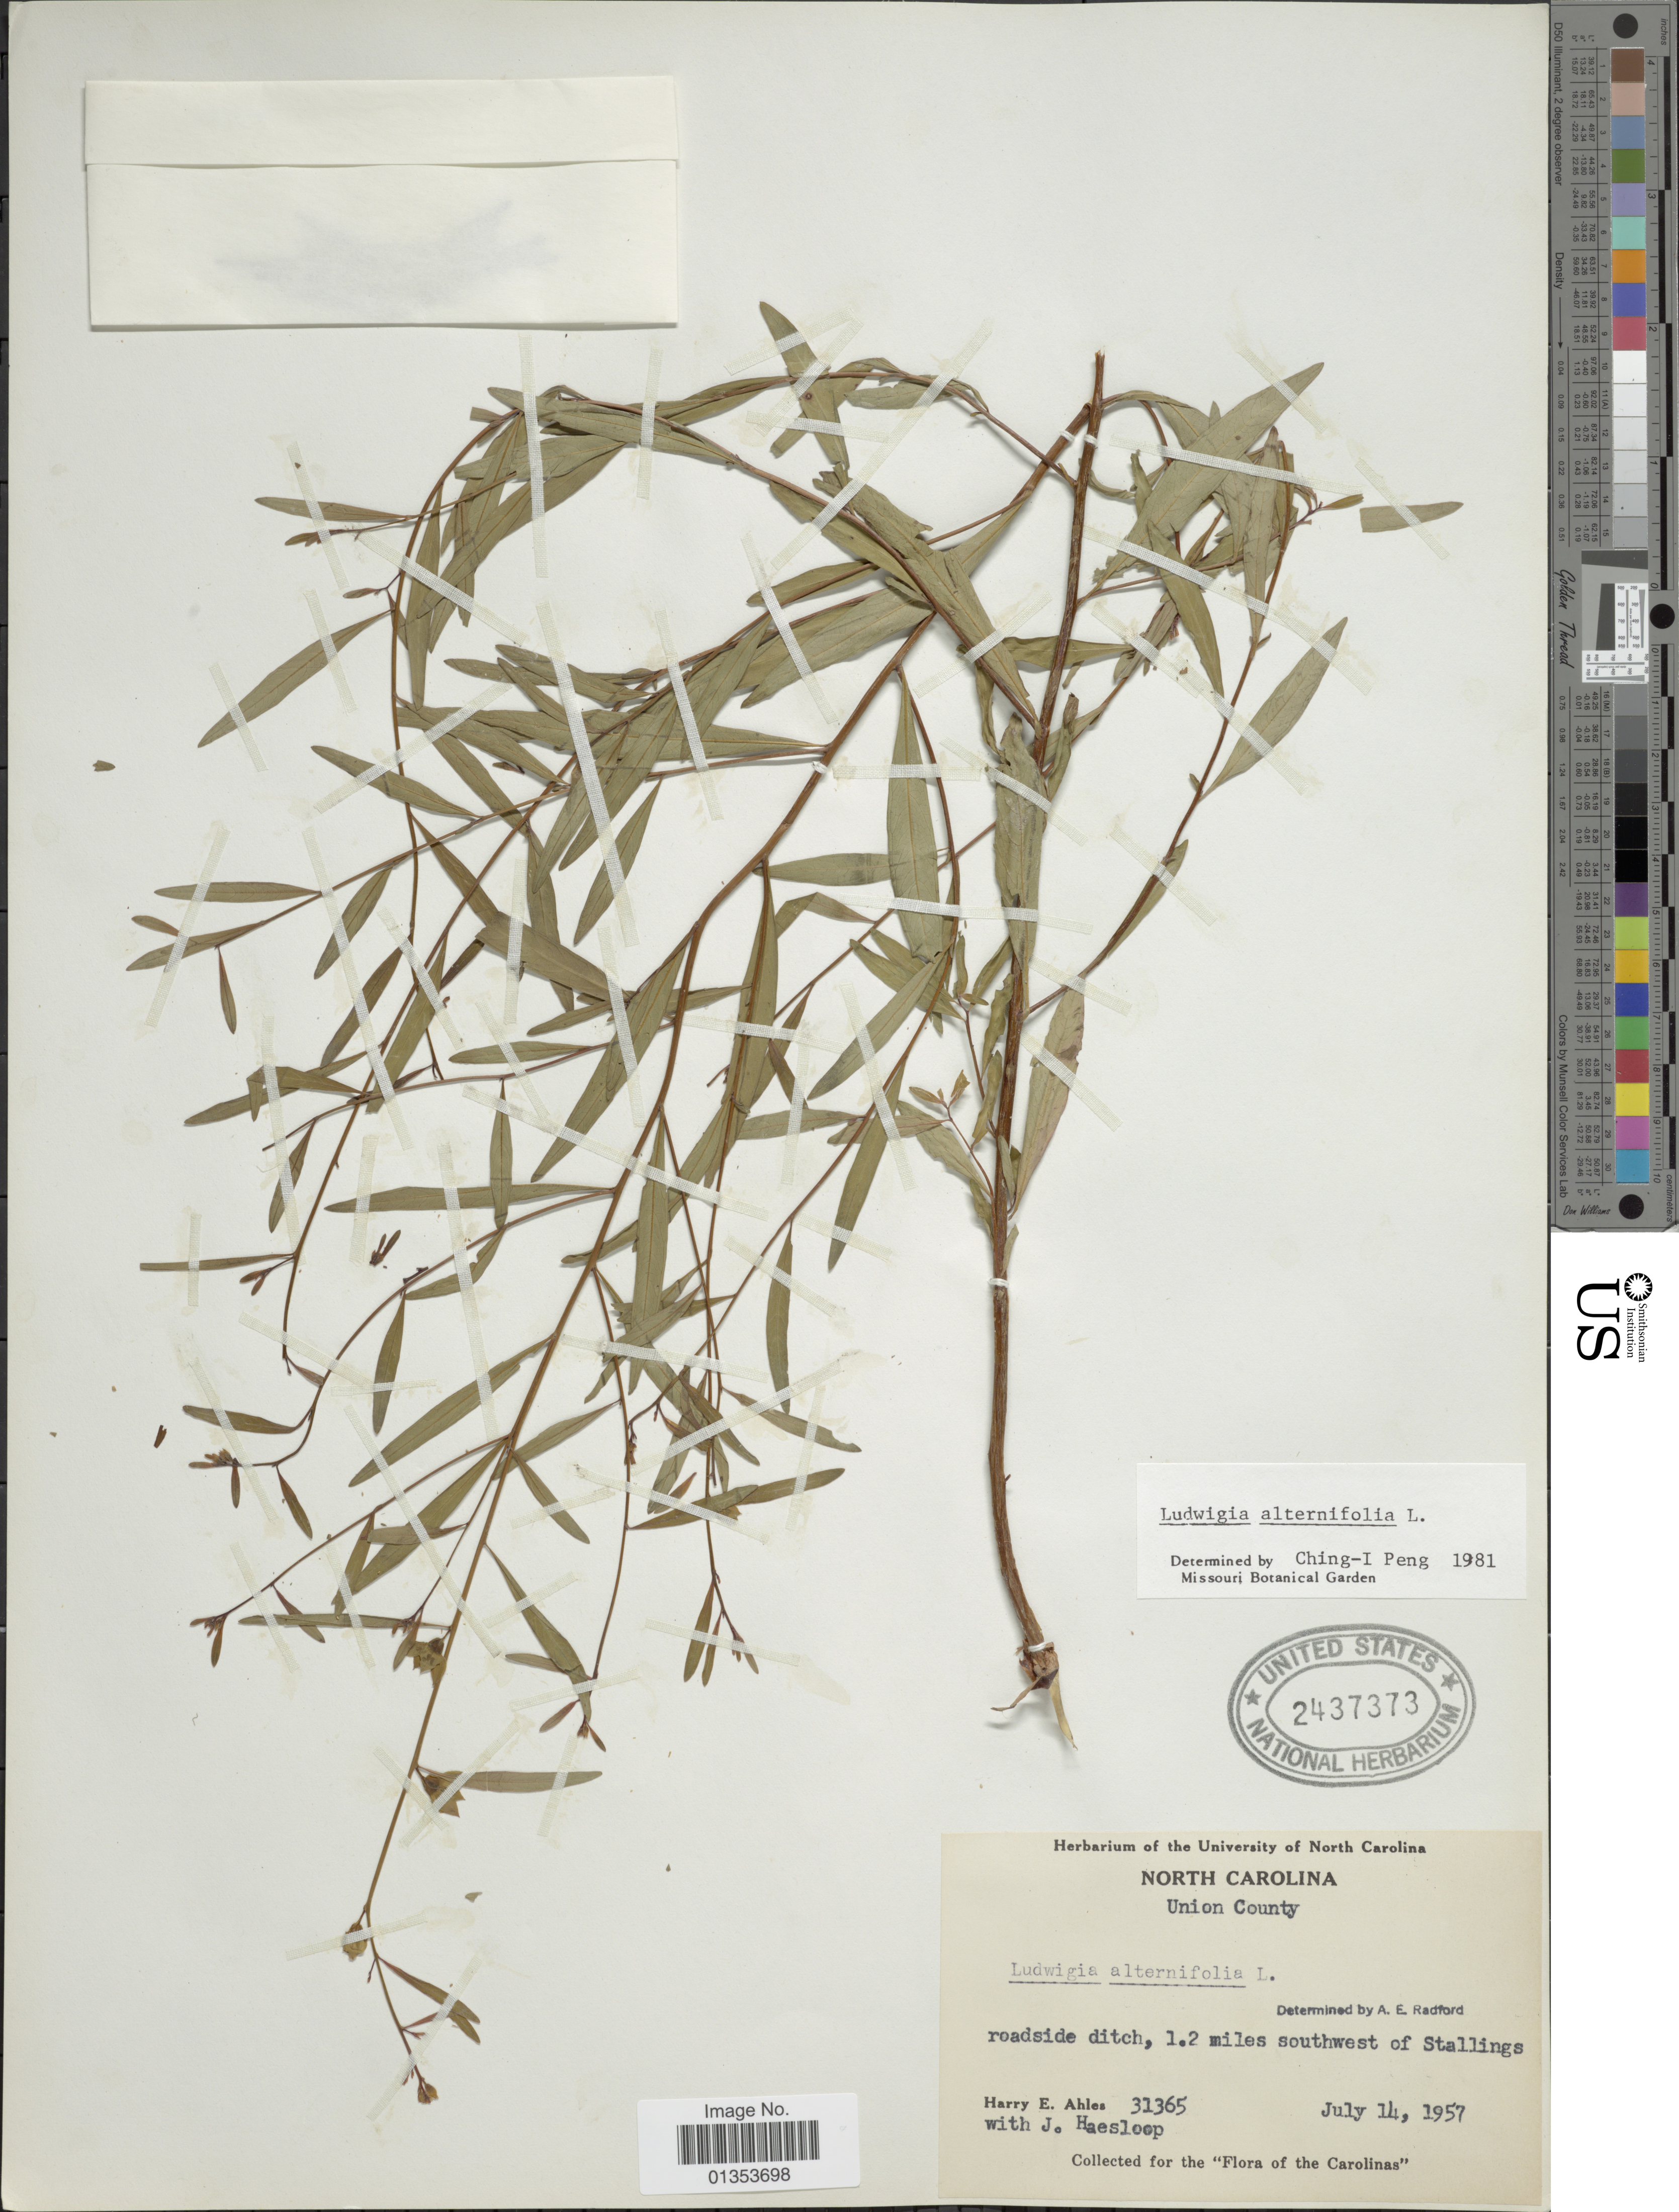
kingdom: Plantae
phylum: Tracheophyta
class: Magnoliopsida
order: Myrtales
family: Onagraceae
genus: Ludwigia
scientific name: Ludwigia alternifolia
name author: L.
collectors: H. E. Ahles & J. Haesloop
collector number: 31365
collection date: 1957-07-14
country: United States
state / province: North Carolina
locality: Union County, roadside ditch, 1.2 miles Southwest of Stallings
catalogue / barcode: US 2437373